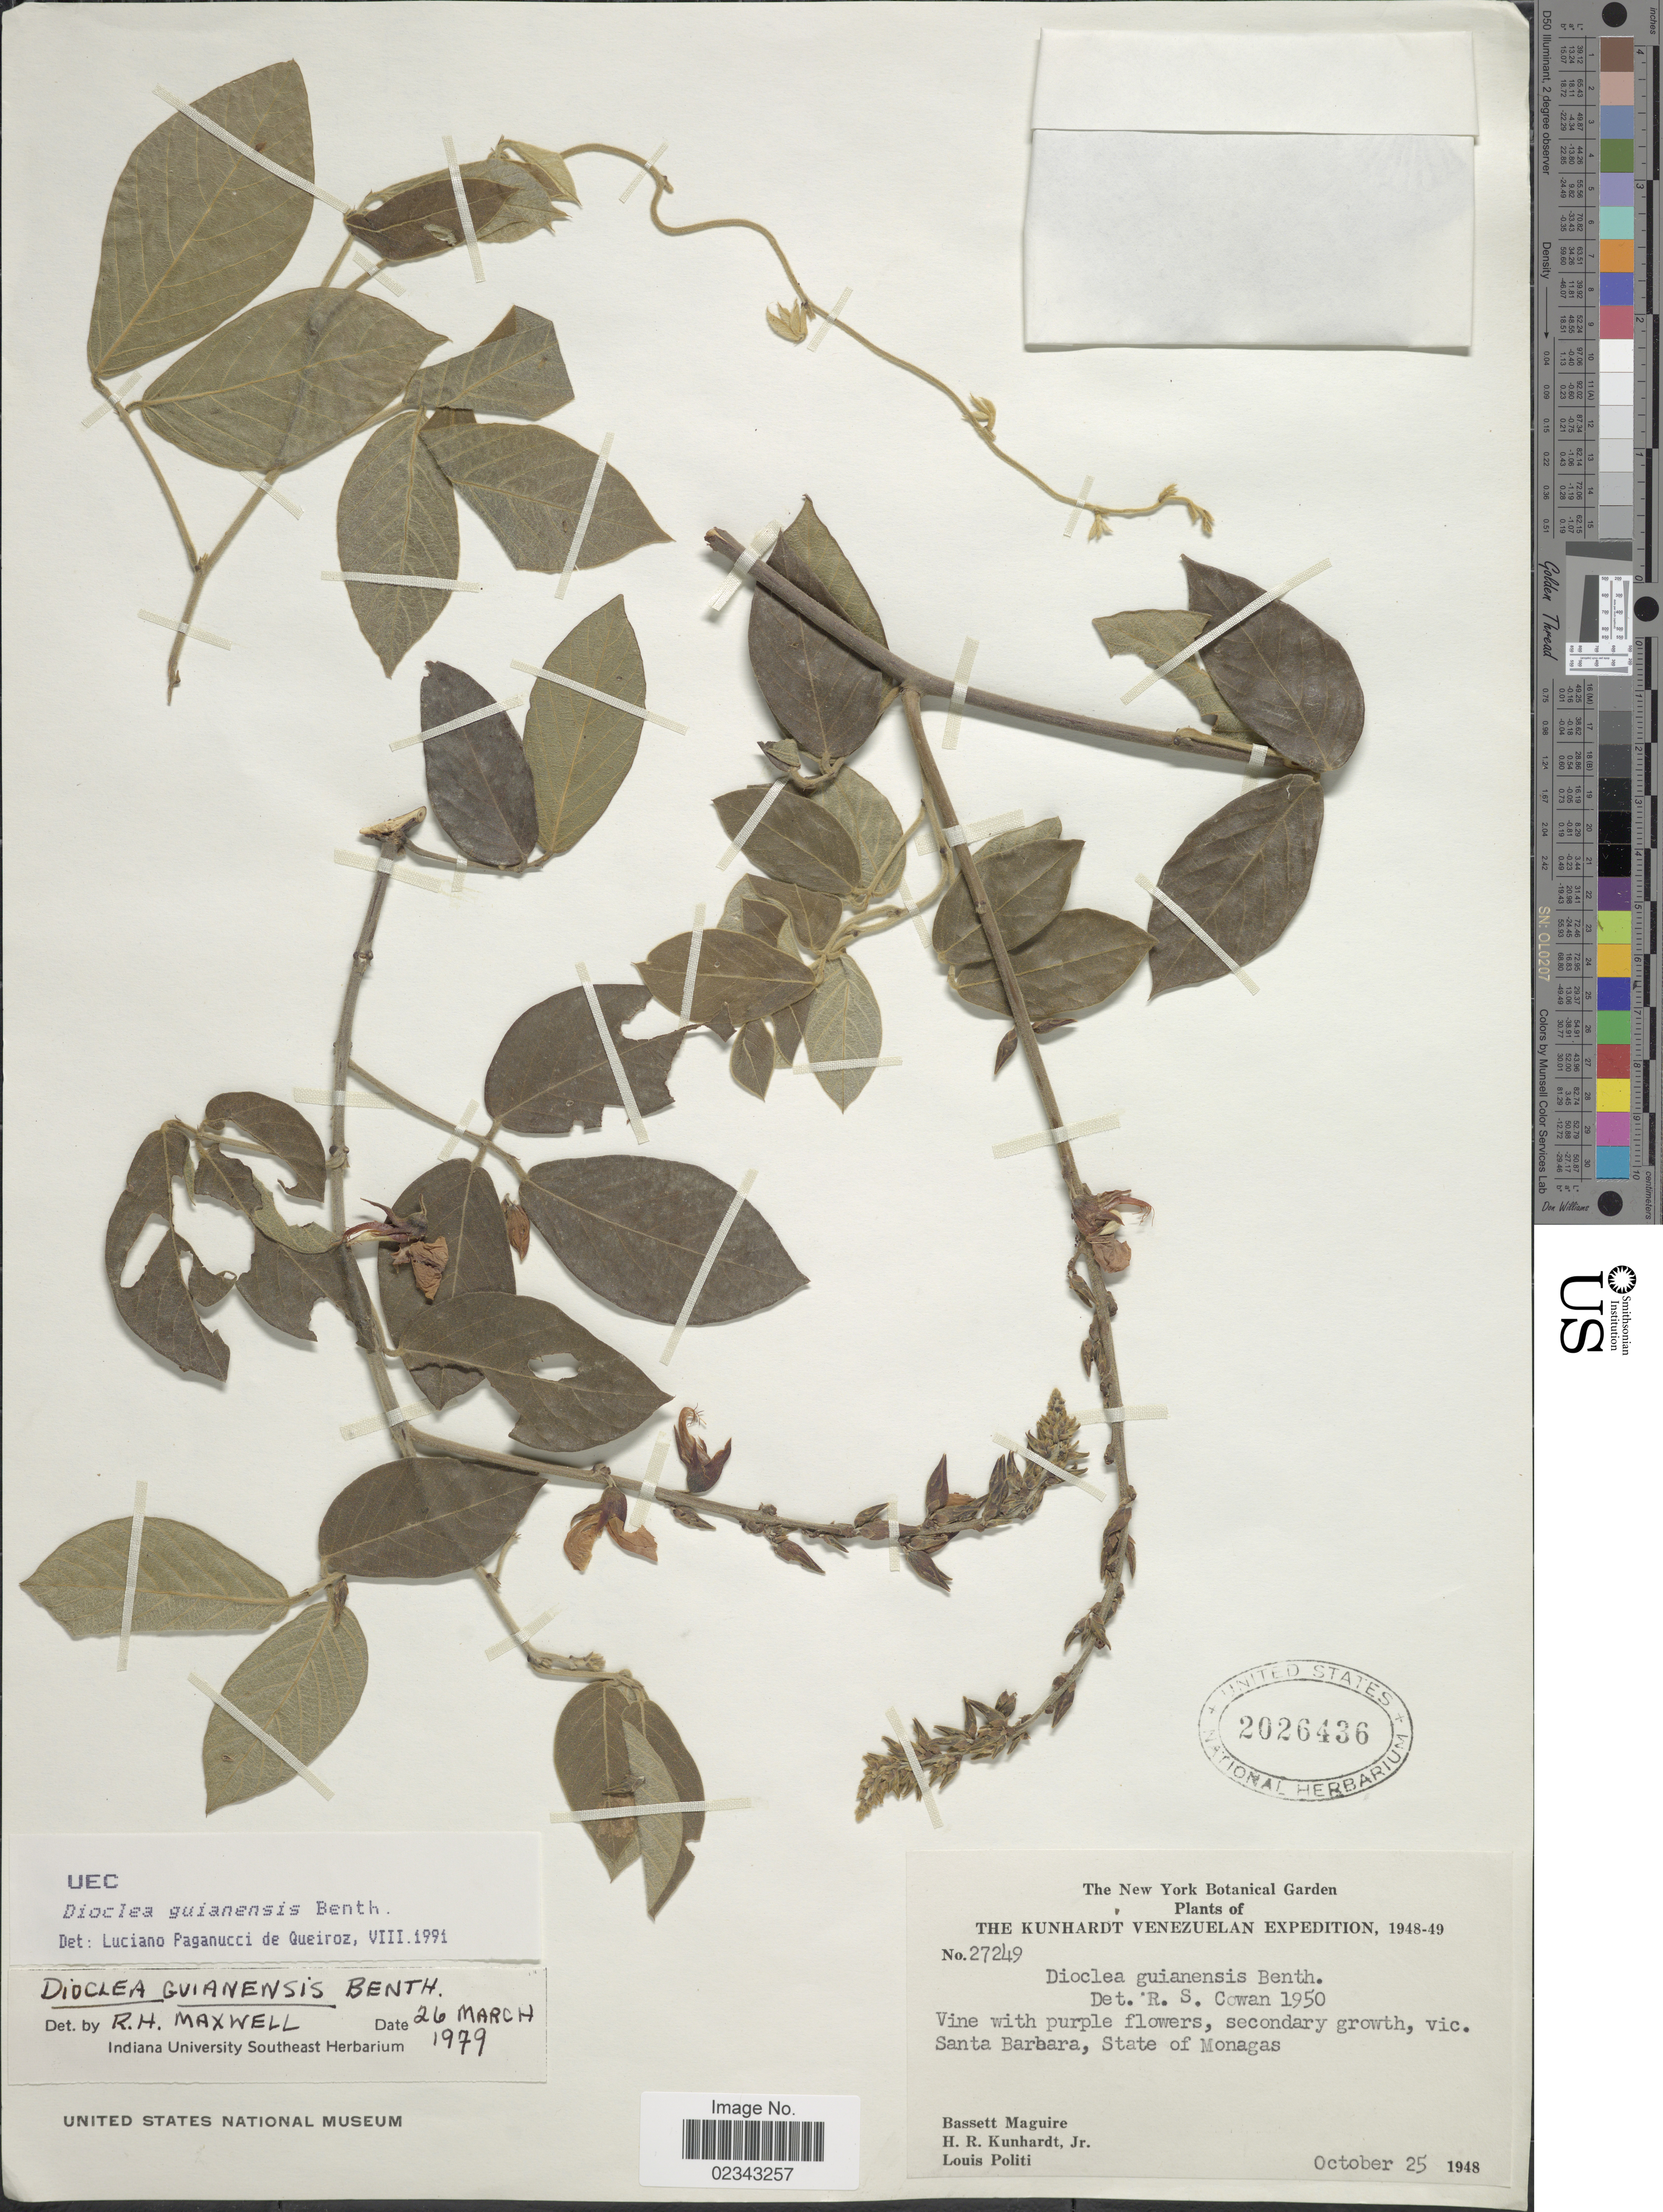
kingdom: Plantae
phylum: Tracheophyta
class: Magnoliopsida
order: Fabales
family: Fabaceae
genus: Dioclea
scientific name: Dioclea guianensis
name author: Benth.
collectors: B. Maguire, H. Kunhardt & L. Politi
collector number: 27249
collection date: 1948-10-25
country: Venezuela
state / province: Monagas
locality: The Kunhardt Venezuelan, vic. anta Barbara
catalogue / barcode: US 2026436